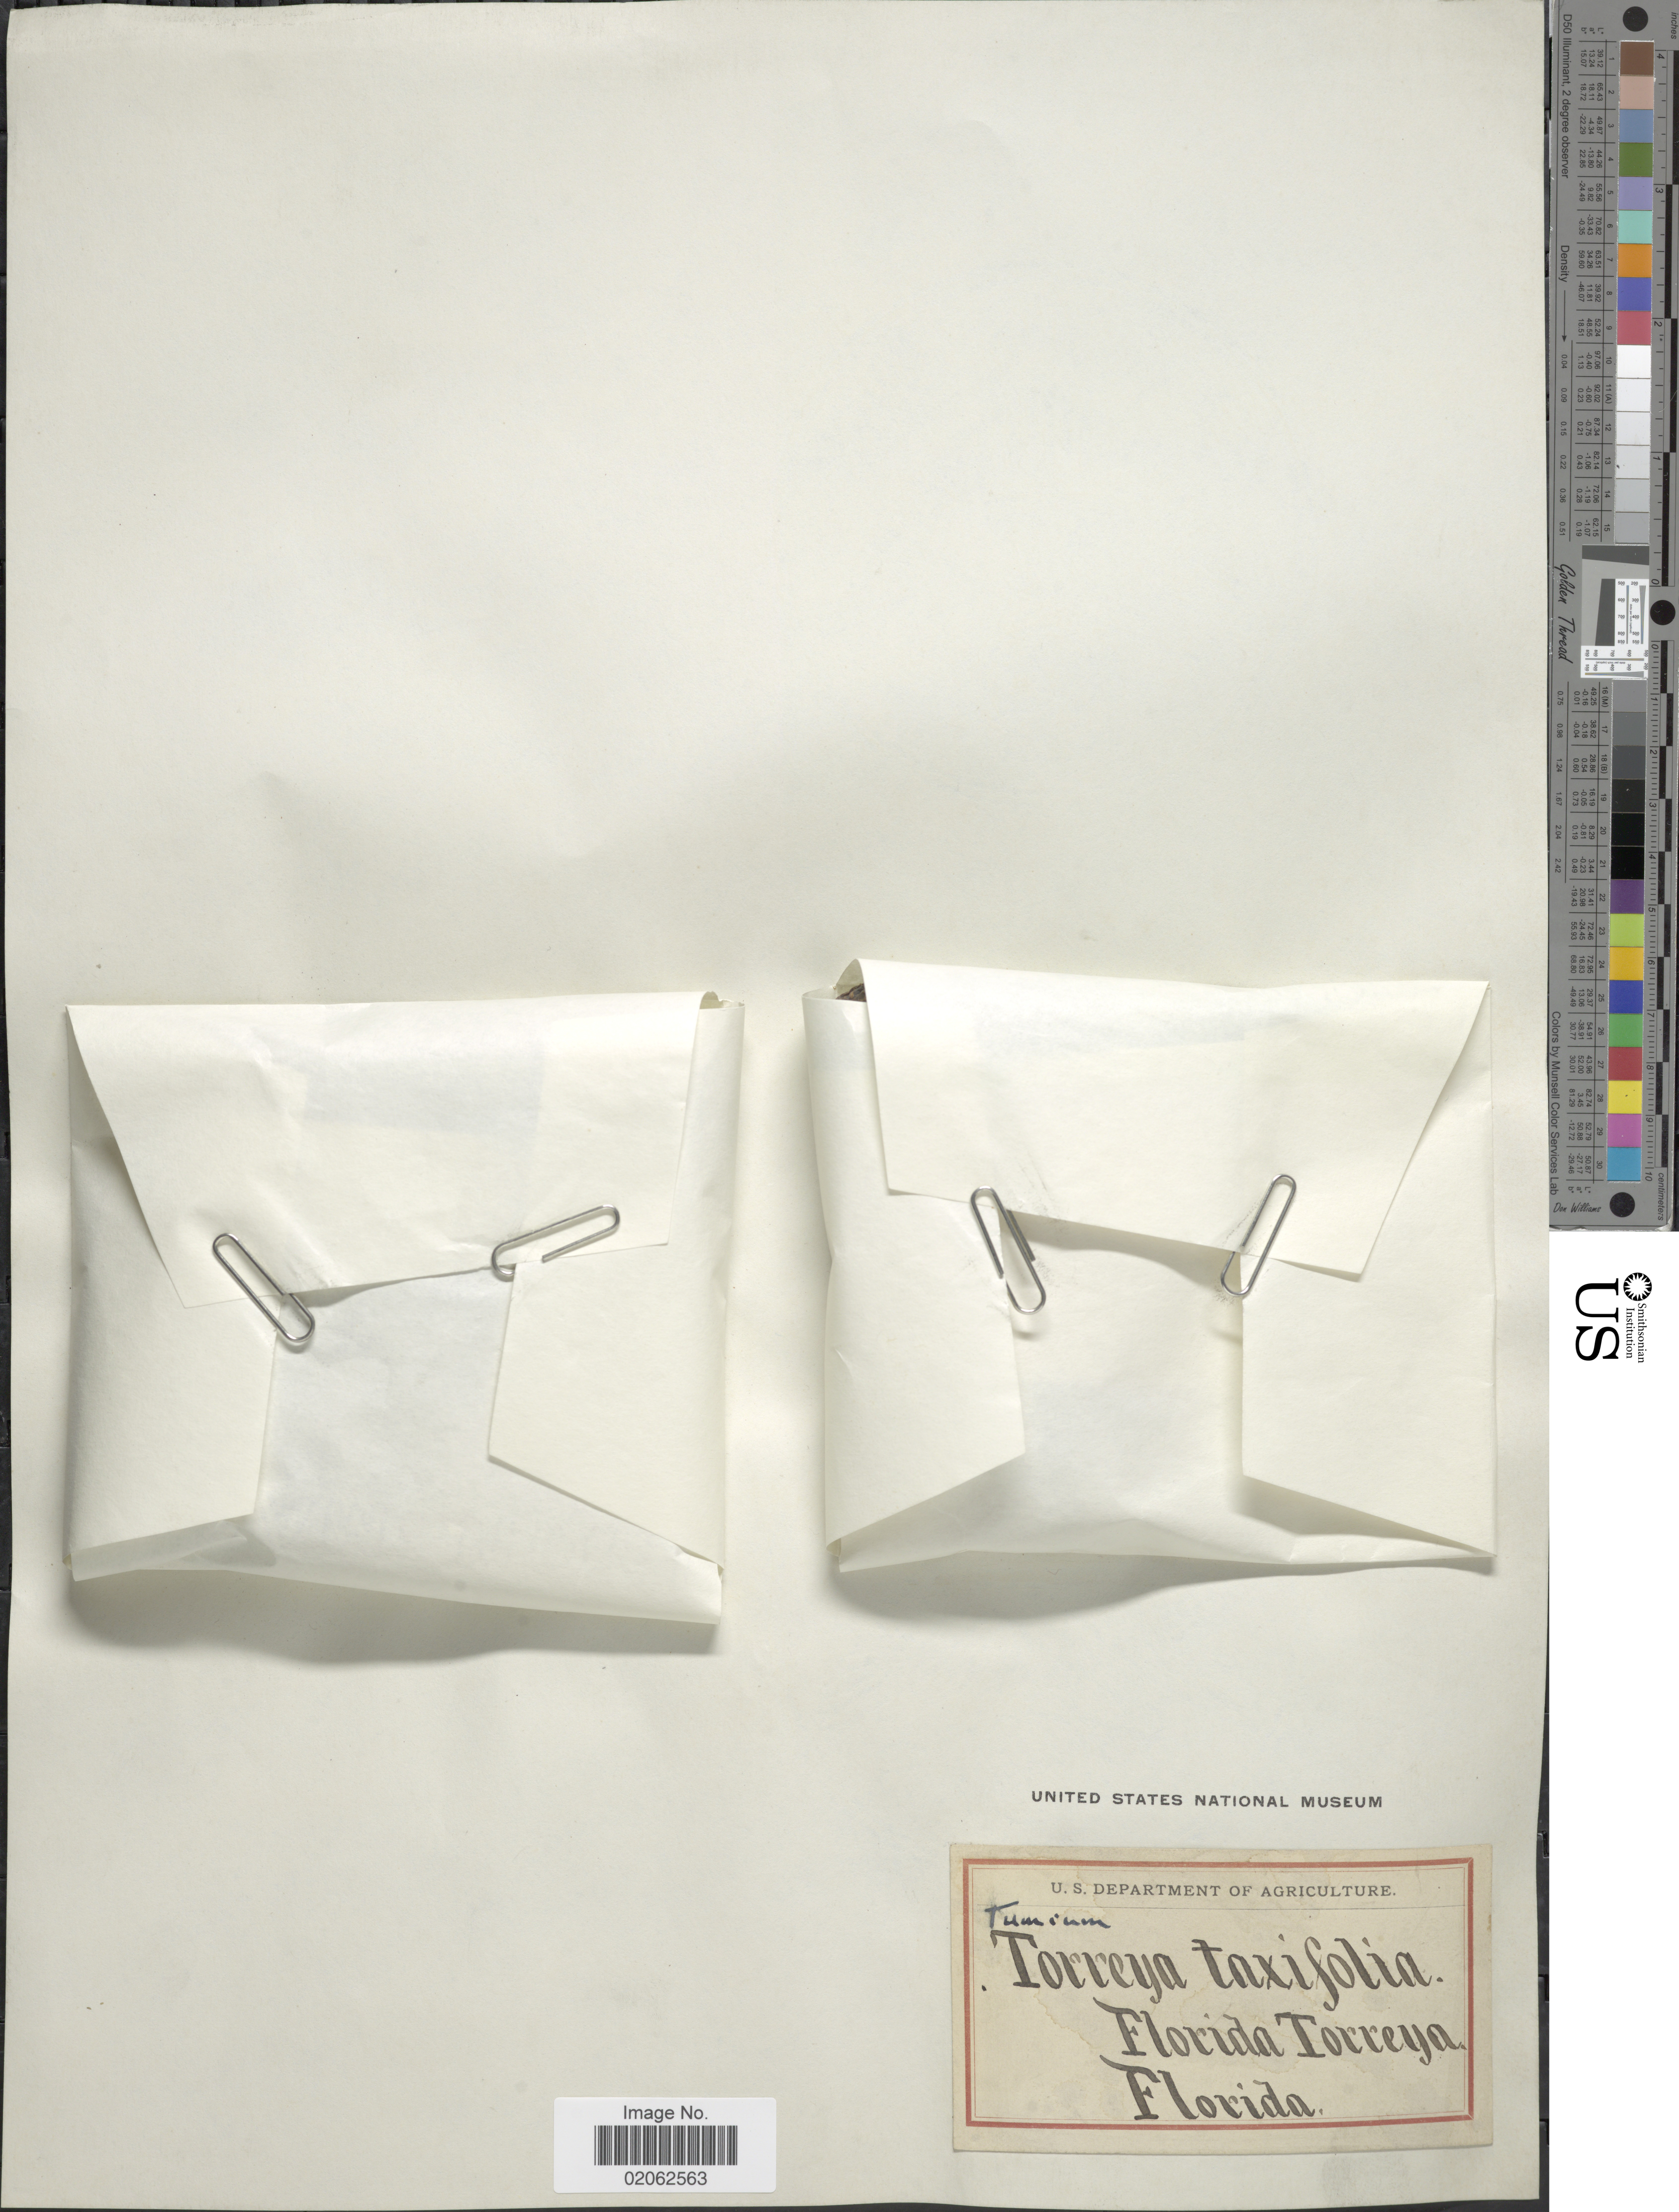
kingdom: Plantae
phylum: Tracheophyta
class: Pinopsida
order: Pinales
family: Taxaceae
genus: Torreya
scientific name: Torreya taxifolia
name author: Arn.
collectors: U.S. Department of Agriculture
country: United States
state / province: Florida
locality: Florida Torreya